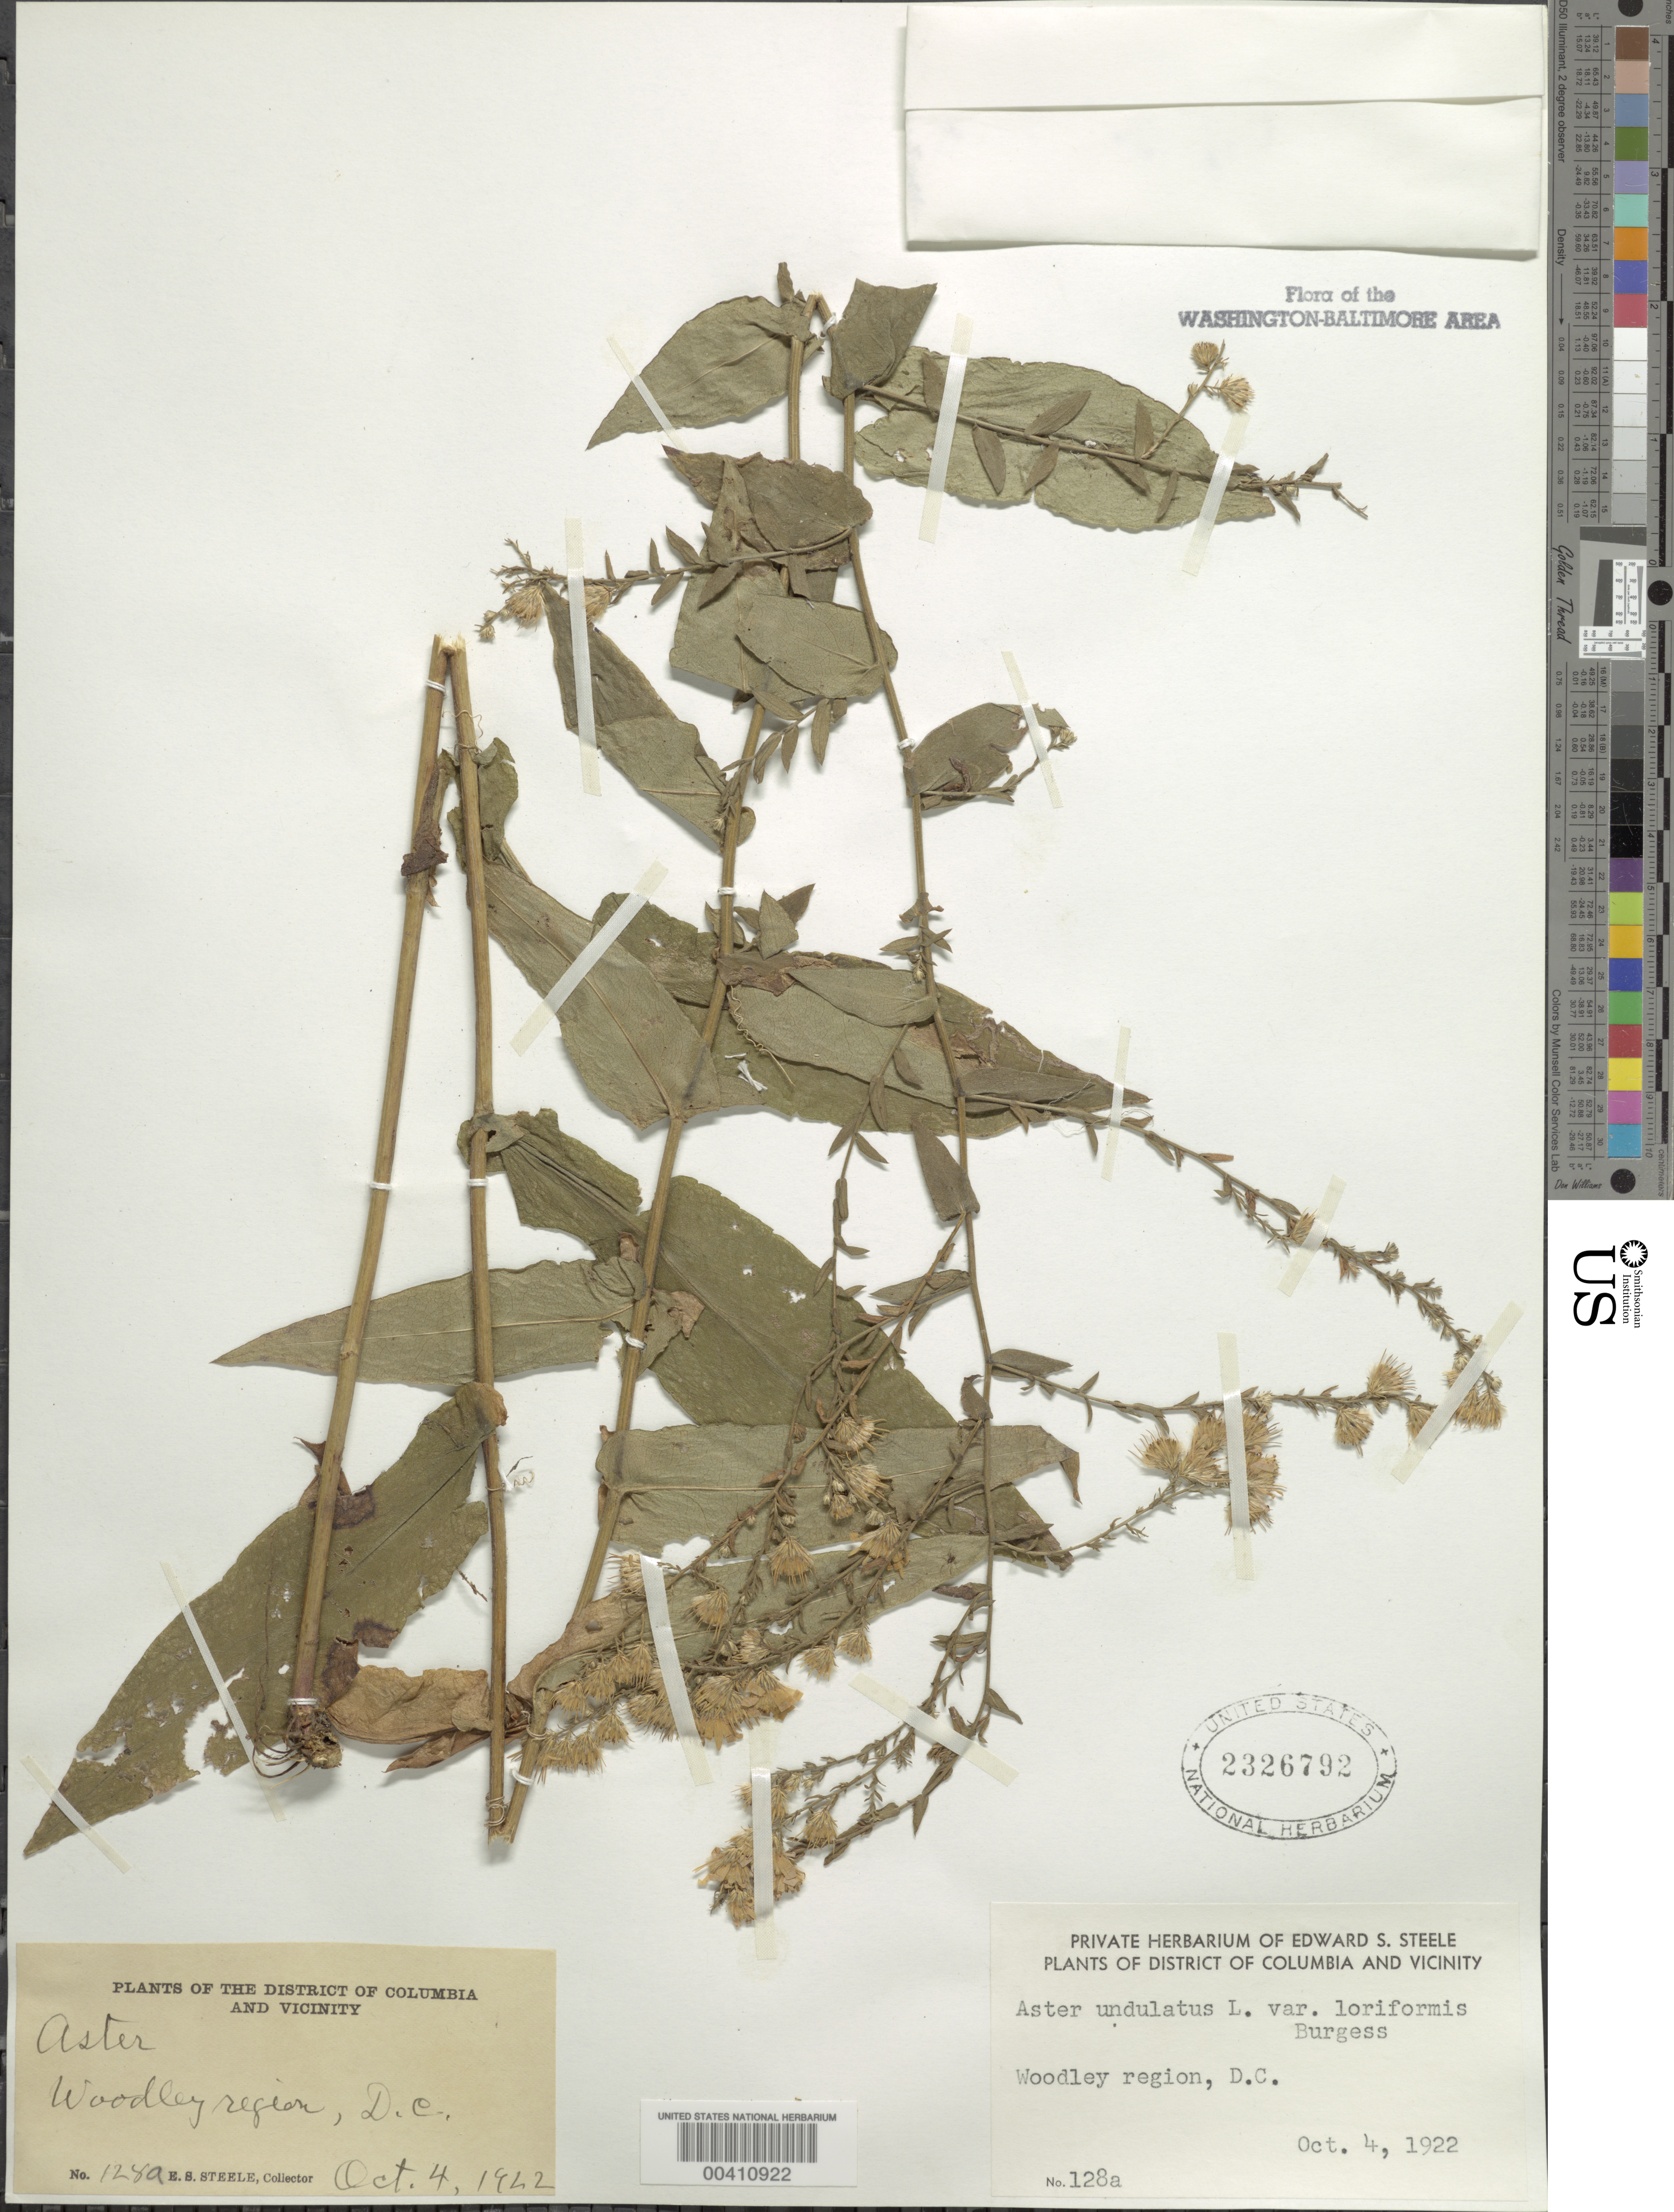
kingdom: Plantae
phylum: Tracheophyta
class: Magnoliopsida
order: Asterales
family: Asteraceae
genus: Symphyotrichum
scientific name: Symphyotrichum undulatum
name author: (L.) G.L. Nesom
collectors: E. Steele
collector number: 128A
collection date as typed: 04 Oct 1922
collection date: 1922-10-04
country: United States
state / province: District of Columbia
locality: Woodley Region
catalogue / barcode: US 2325792